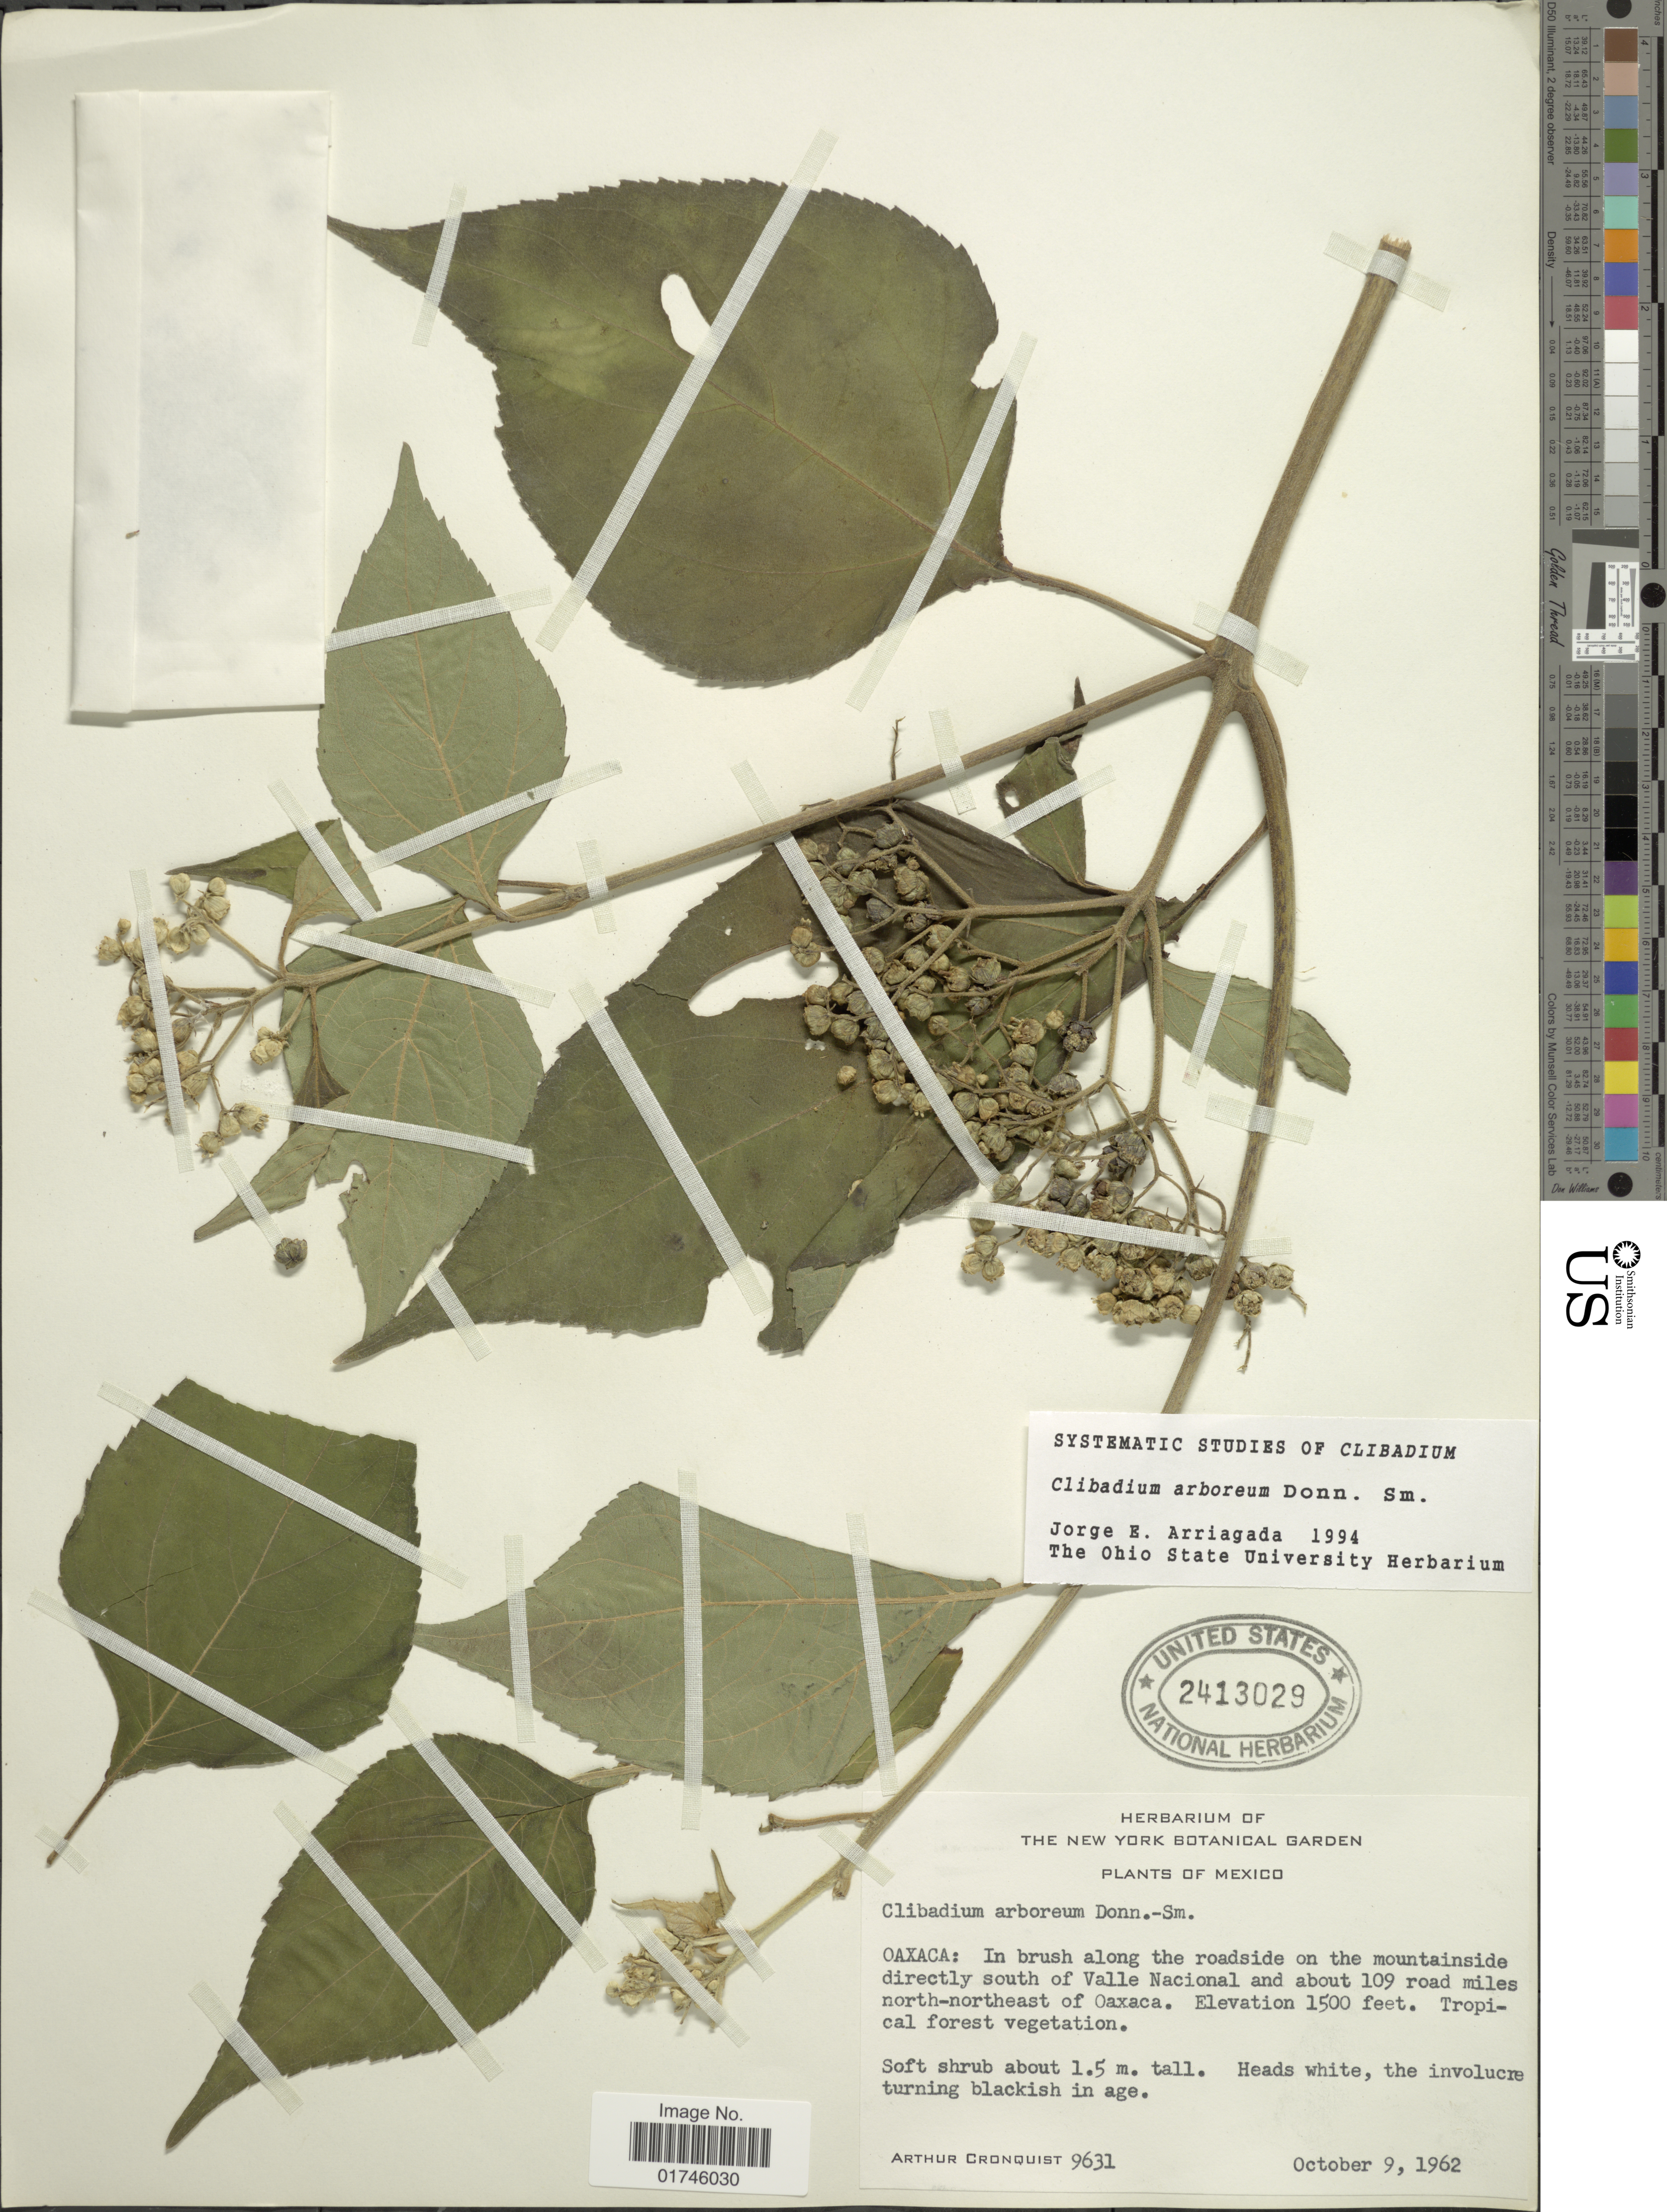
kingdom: Plantae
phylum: Tracheophyta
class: Magnoliopsida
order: Asterales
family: Asteraceae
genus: Clibadium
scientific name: Clibadium arboreum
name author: Donn. Sm.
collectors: A. J. Cronquist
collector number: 9631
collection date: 1962-10-09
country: Mexico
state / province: Oaxaca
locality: Oaxaca: In brush along the roadside on the mountainside directky south of Valle Nacional and about 109 road miles north-northeast of Oaxaca.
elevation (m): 457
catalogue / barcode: US 2413029